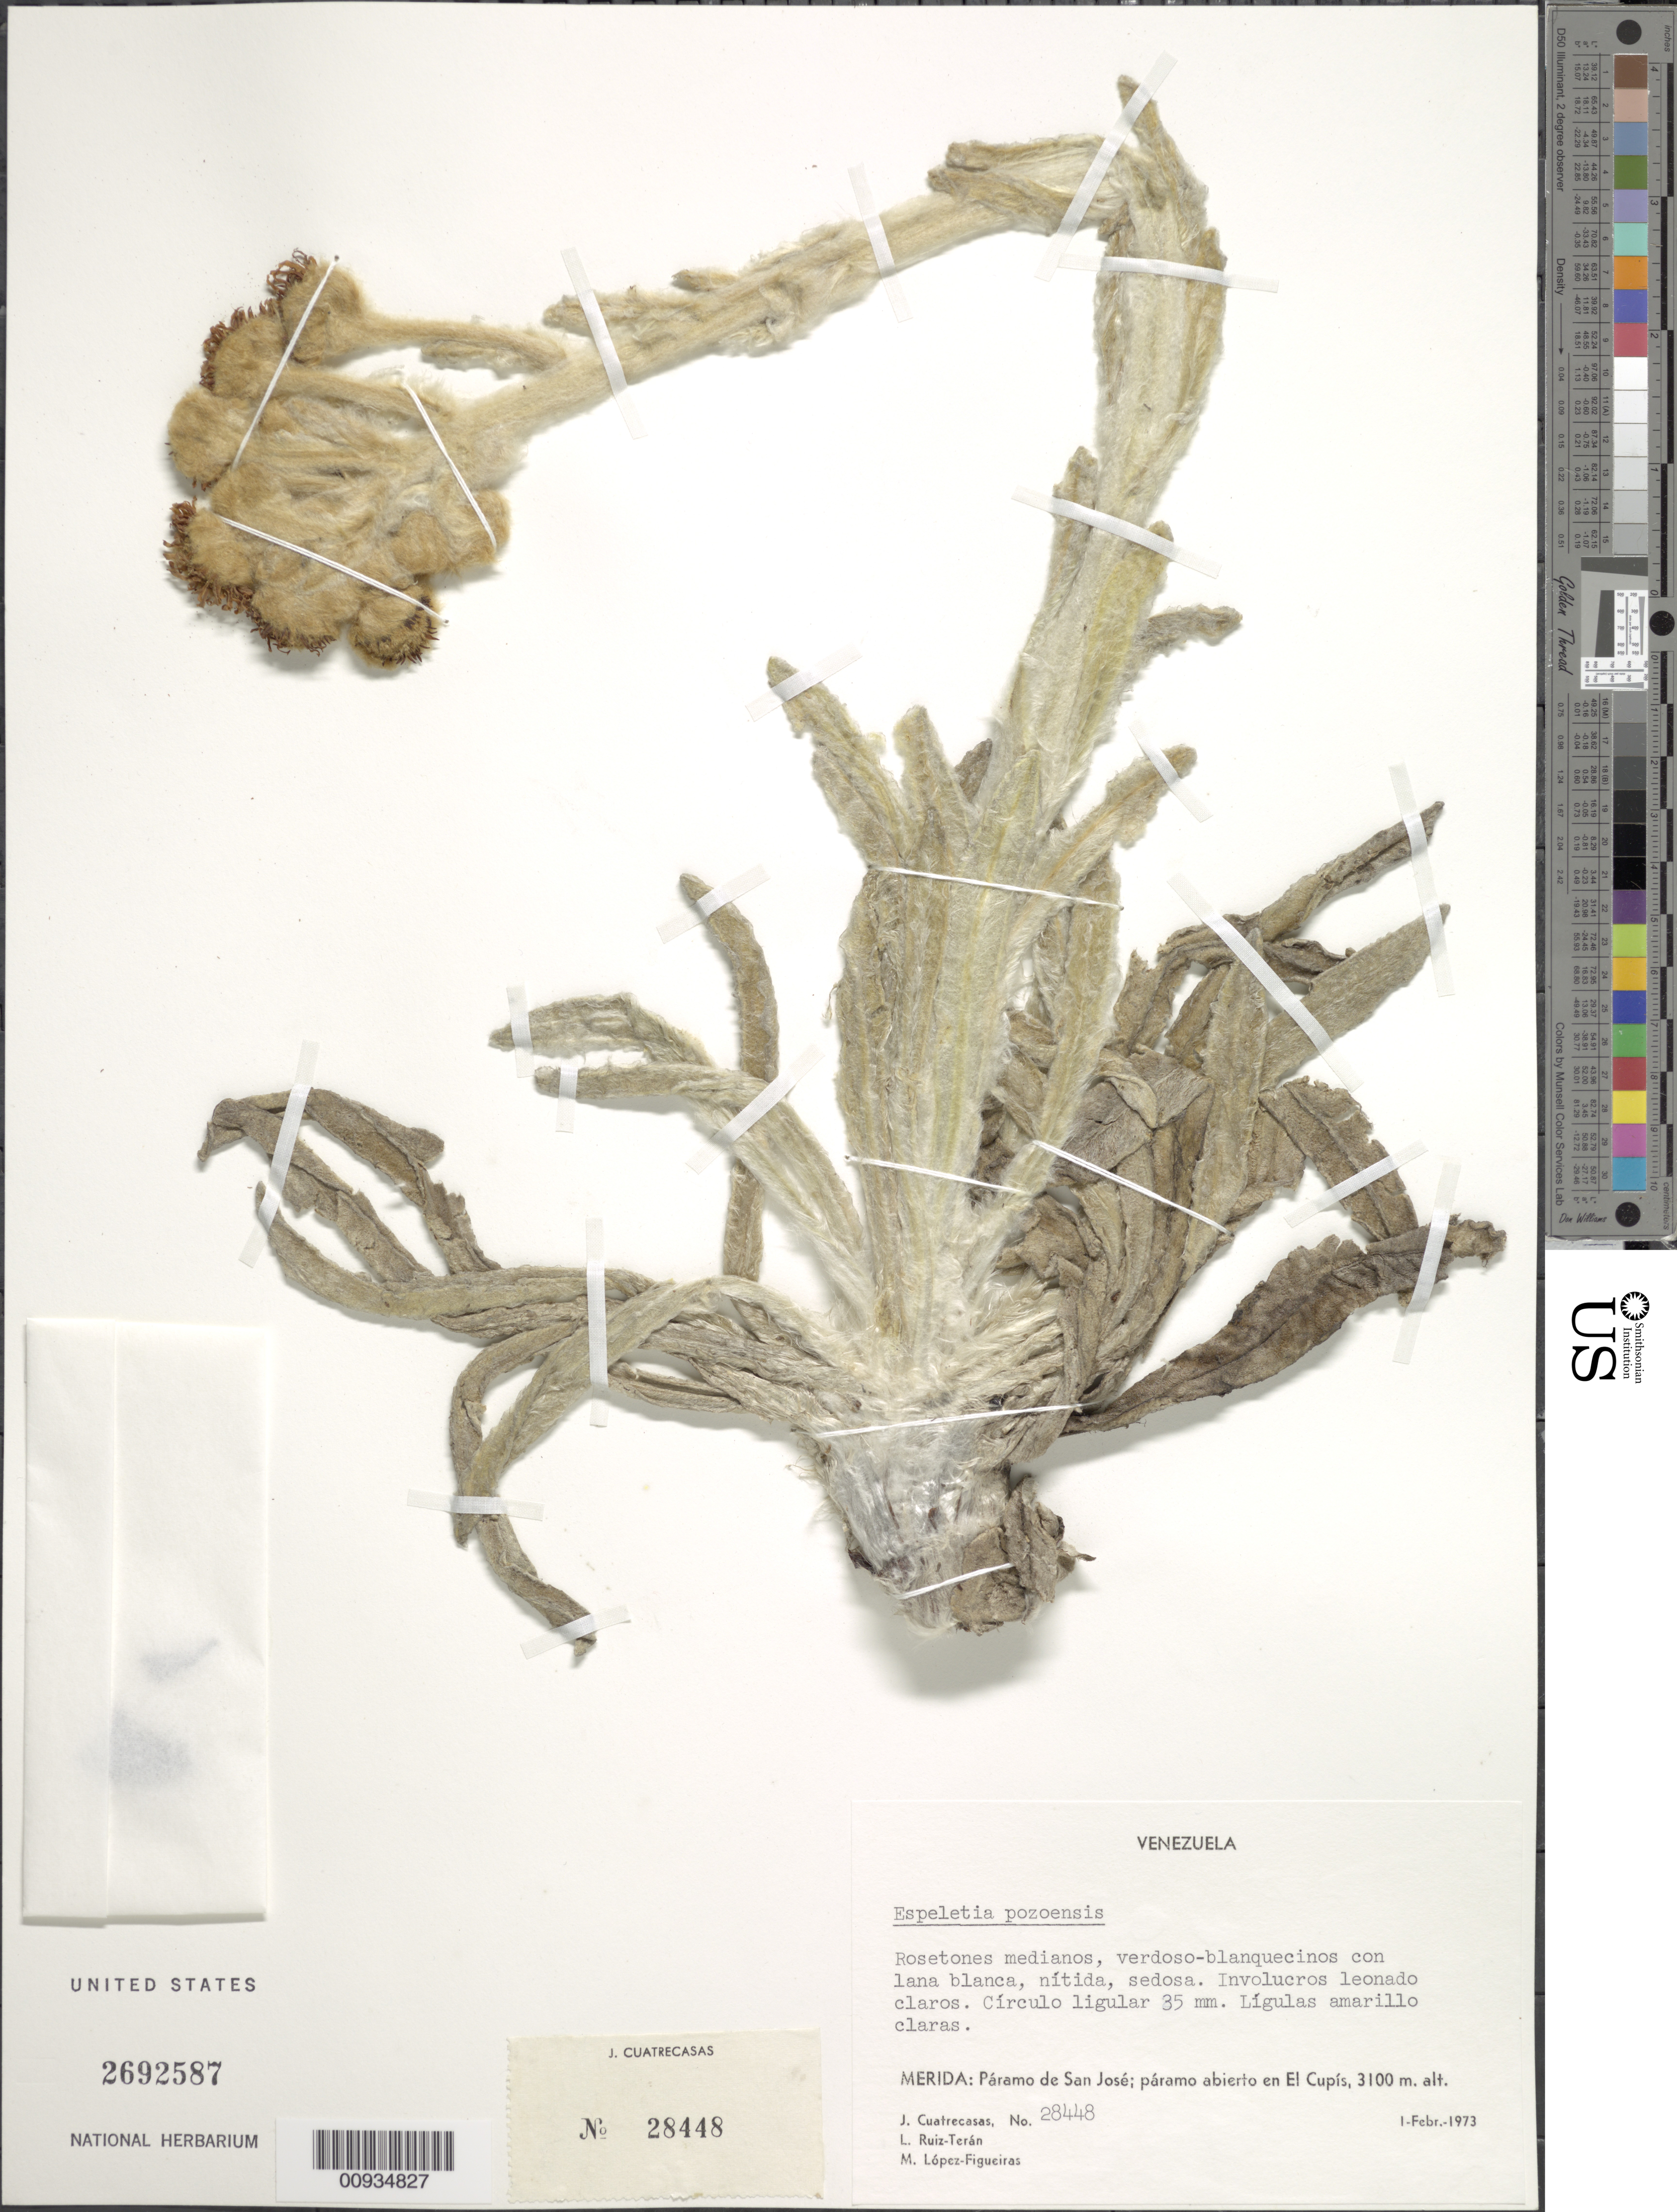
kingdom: Plantae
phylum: Tracheophyta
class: Magnoliopsida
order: Asterales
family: Asteraceae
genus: Espeletiopsis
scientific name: Espeletiopsis pozoensis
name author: (Cuatrec.) Cuatrec.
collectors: J. Cuatrecasas, L. E. Ruíz-Terán & M. López Figueiras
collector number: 28448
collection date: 1973-02-01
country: Venezuela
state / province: Mérida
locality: Paramo de San Jose, paramo abierto en El Cupis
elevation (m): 3100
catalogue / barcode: US 2692587